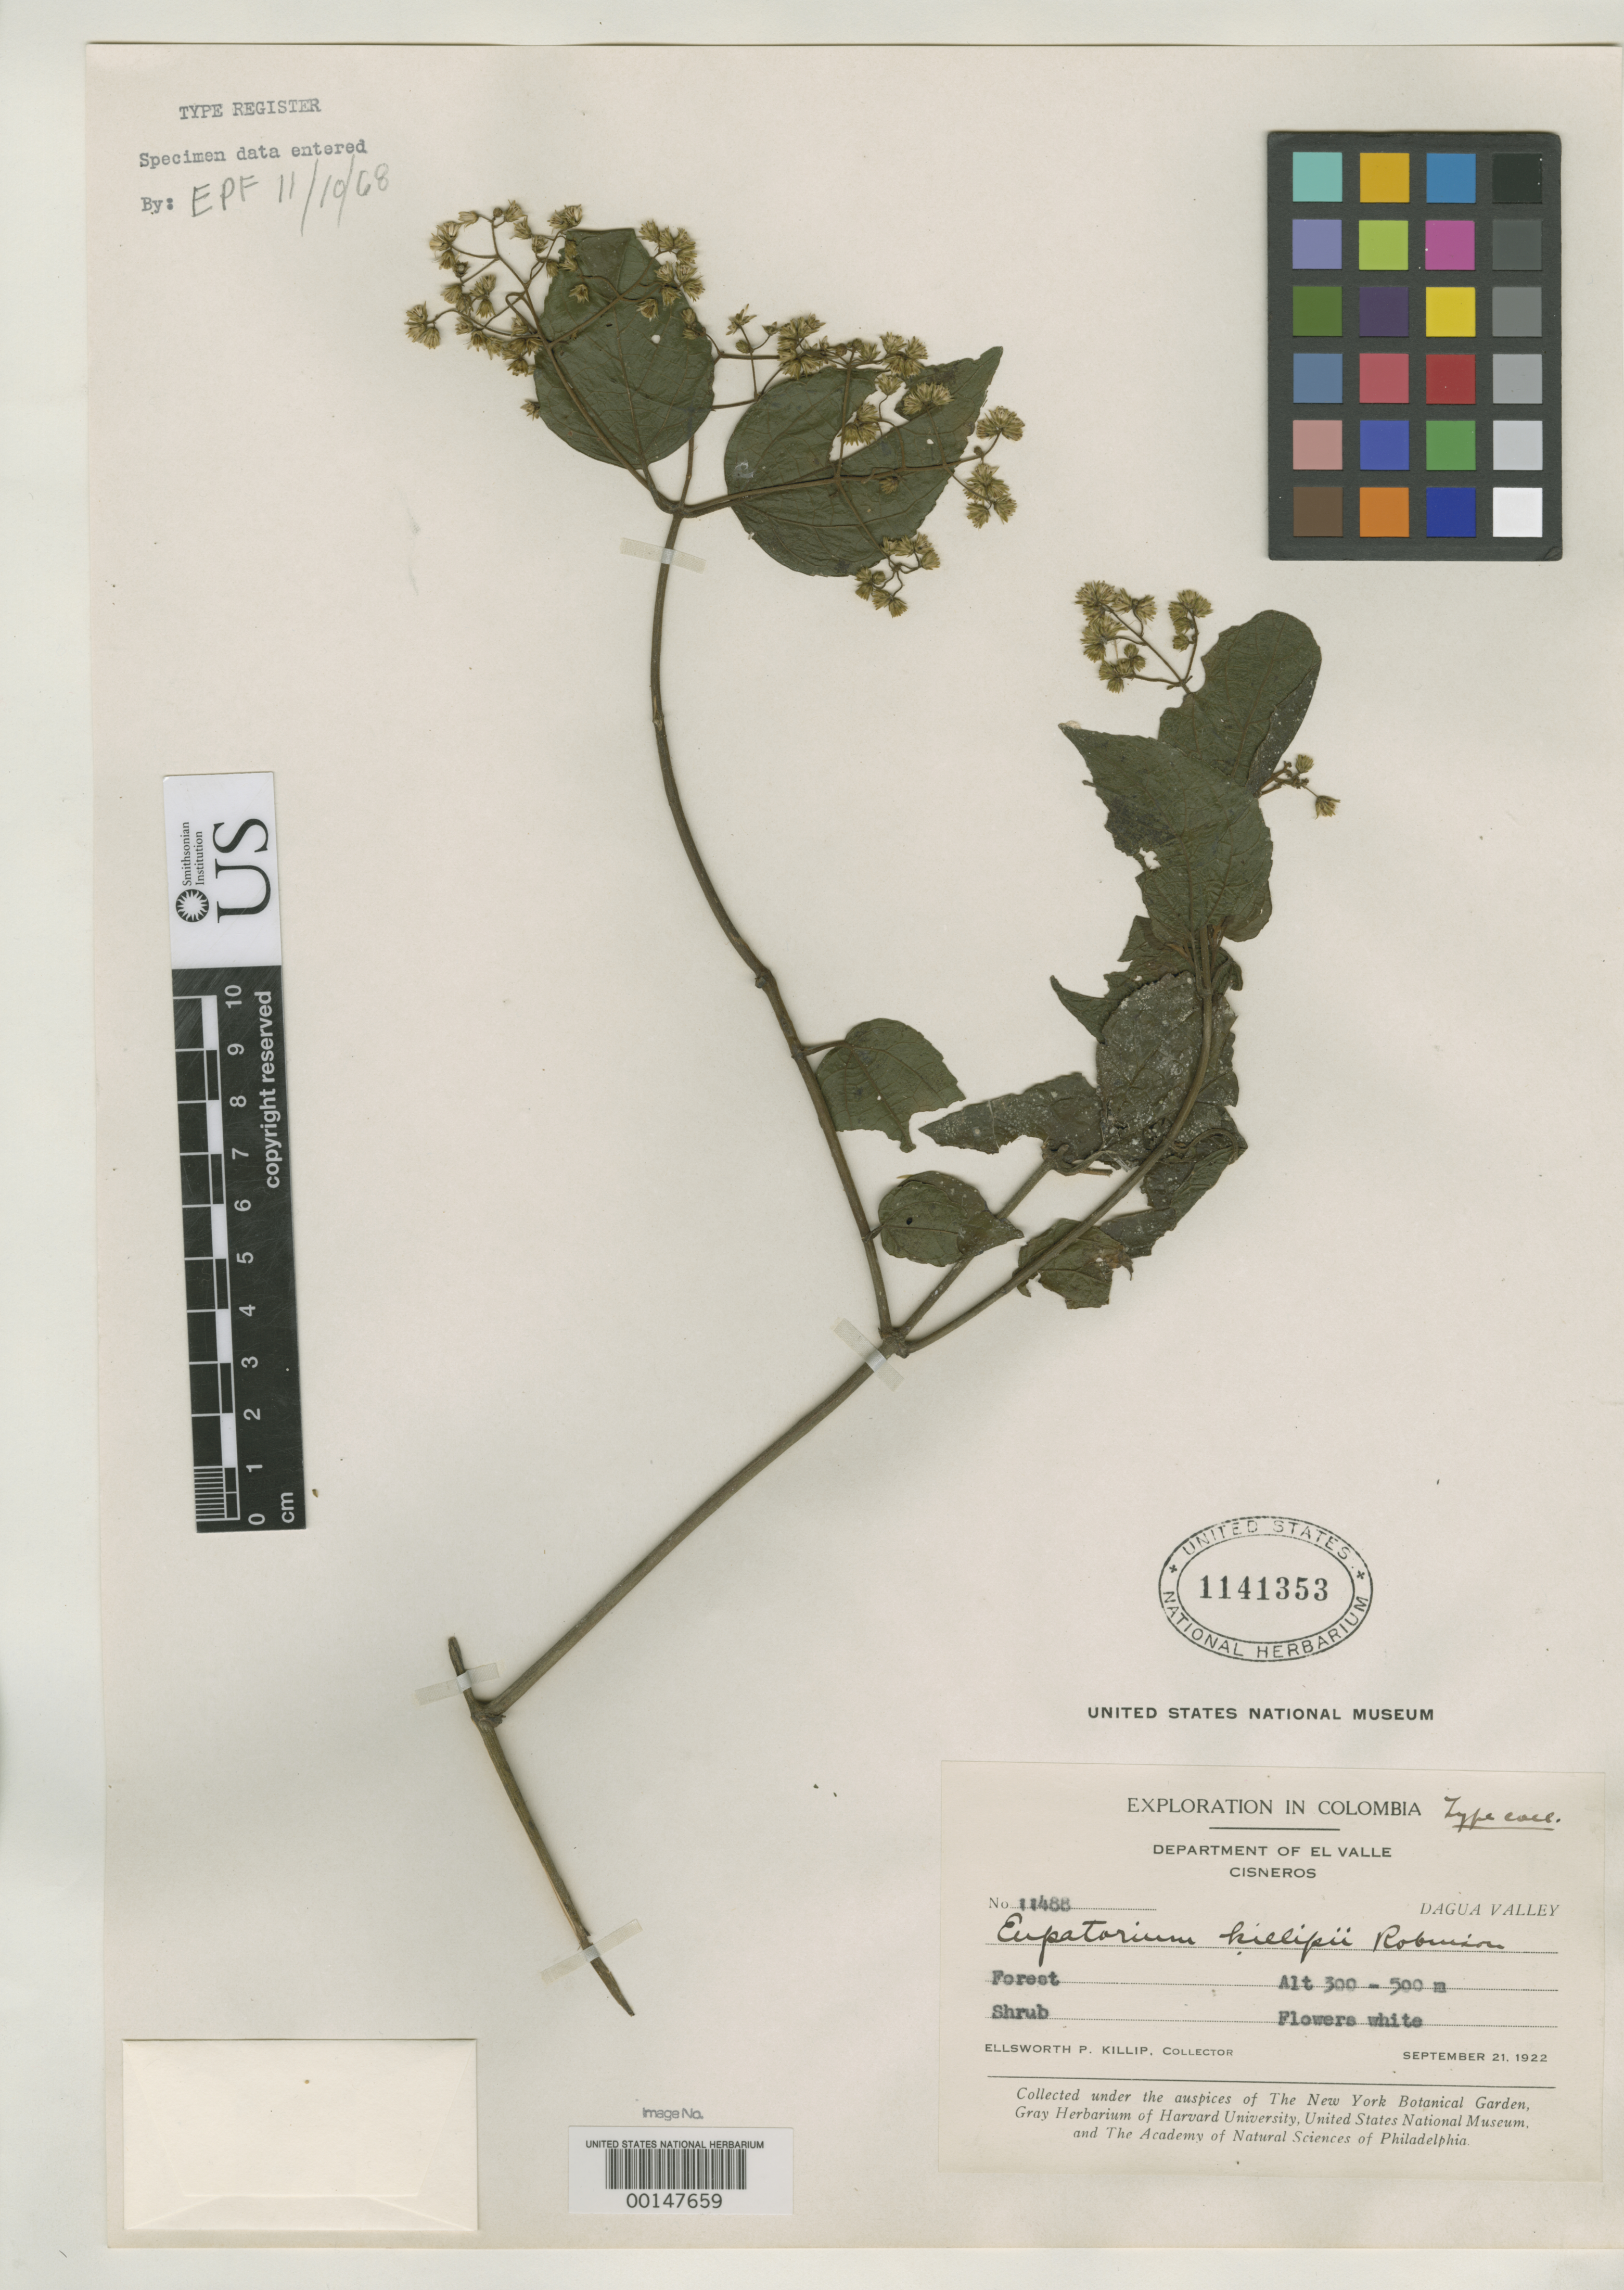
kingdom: Plantae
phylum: Tracheophyta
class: Magnoliopsida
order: Asterales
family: Asteraceae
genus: Eupatorium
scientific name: Eupatorium killipii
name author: B.L. Rob.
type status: Isotype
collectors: E. P. Killip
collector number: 11488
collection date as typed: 21 Sep 1922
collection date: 1922-09-21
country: Colombia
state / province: Valle del Cauca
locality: Cisneros; Dagua Valley.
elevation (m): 300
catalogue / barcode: US 1141353